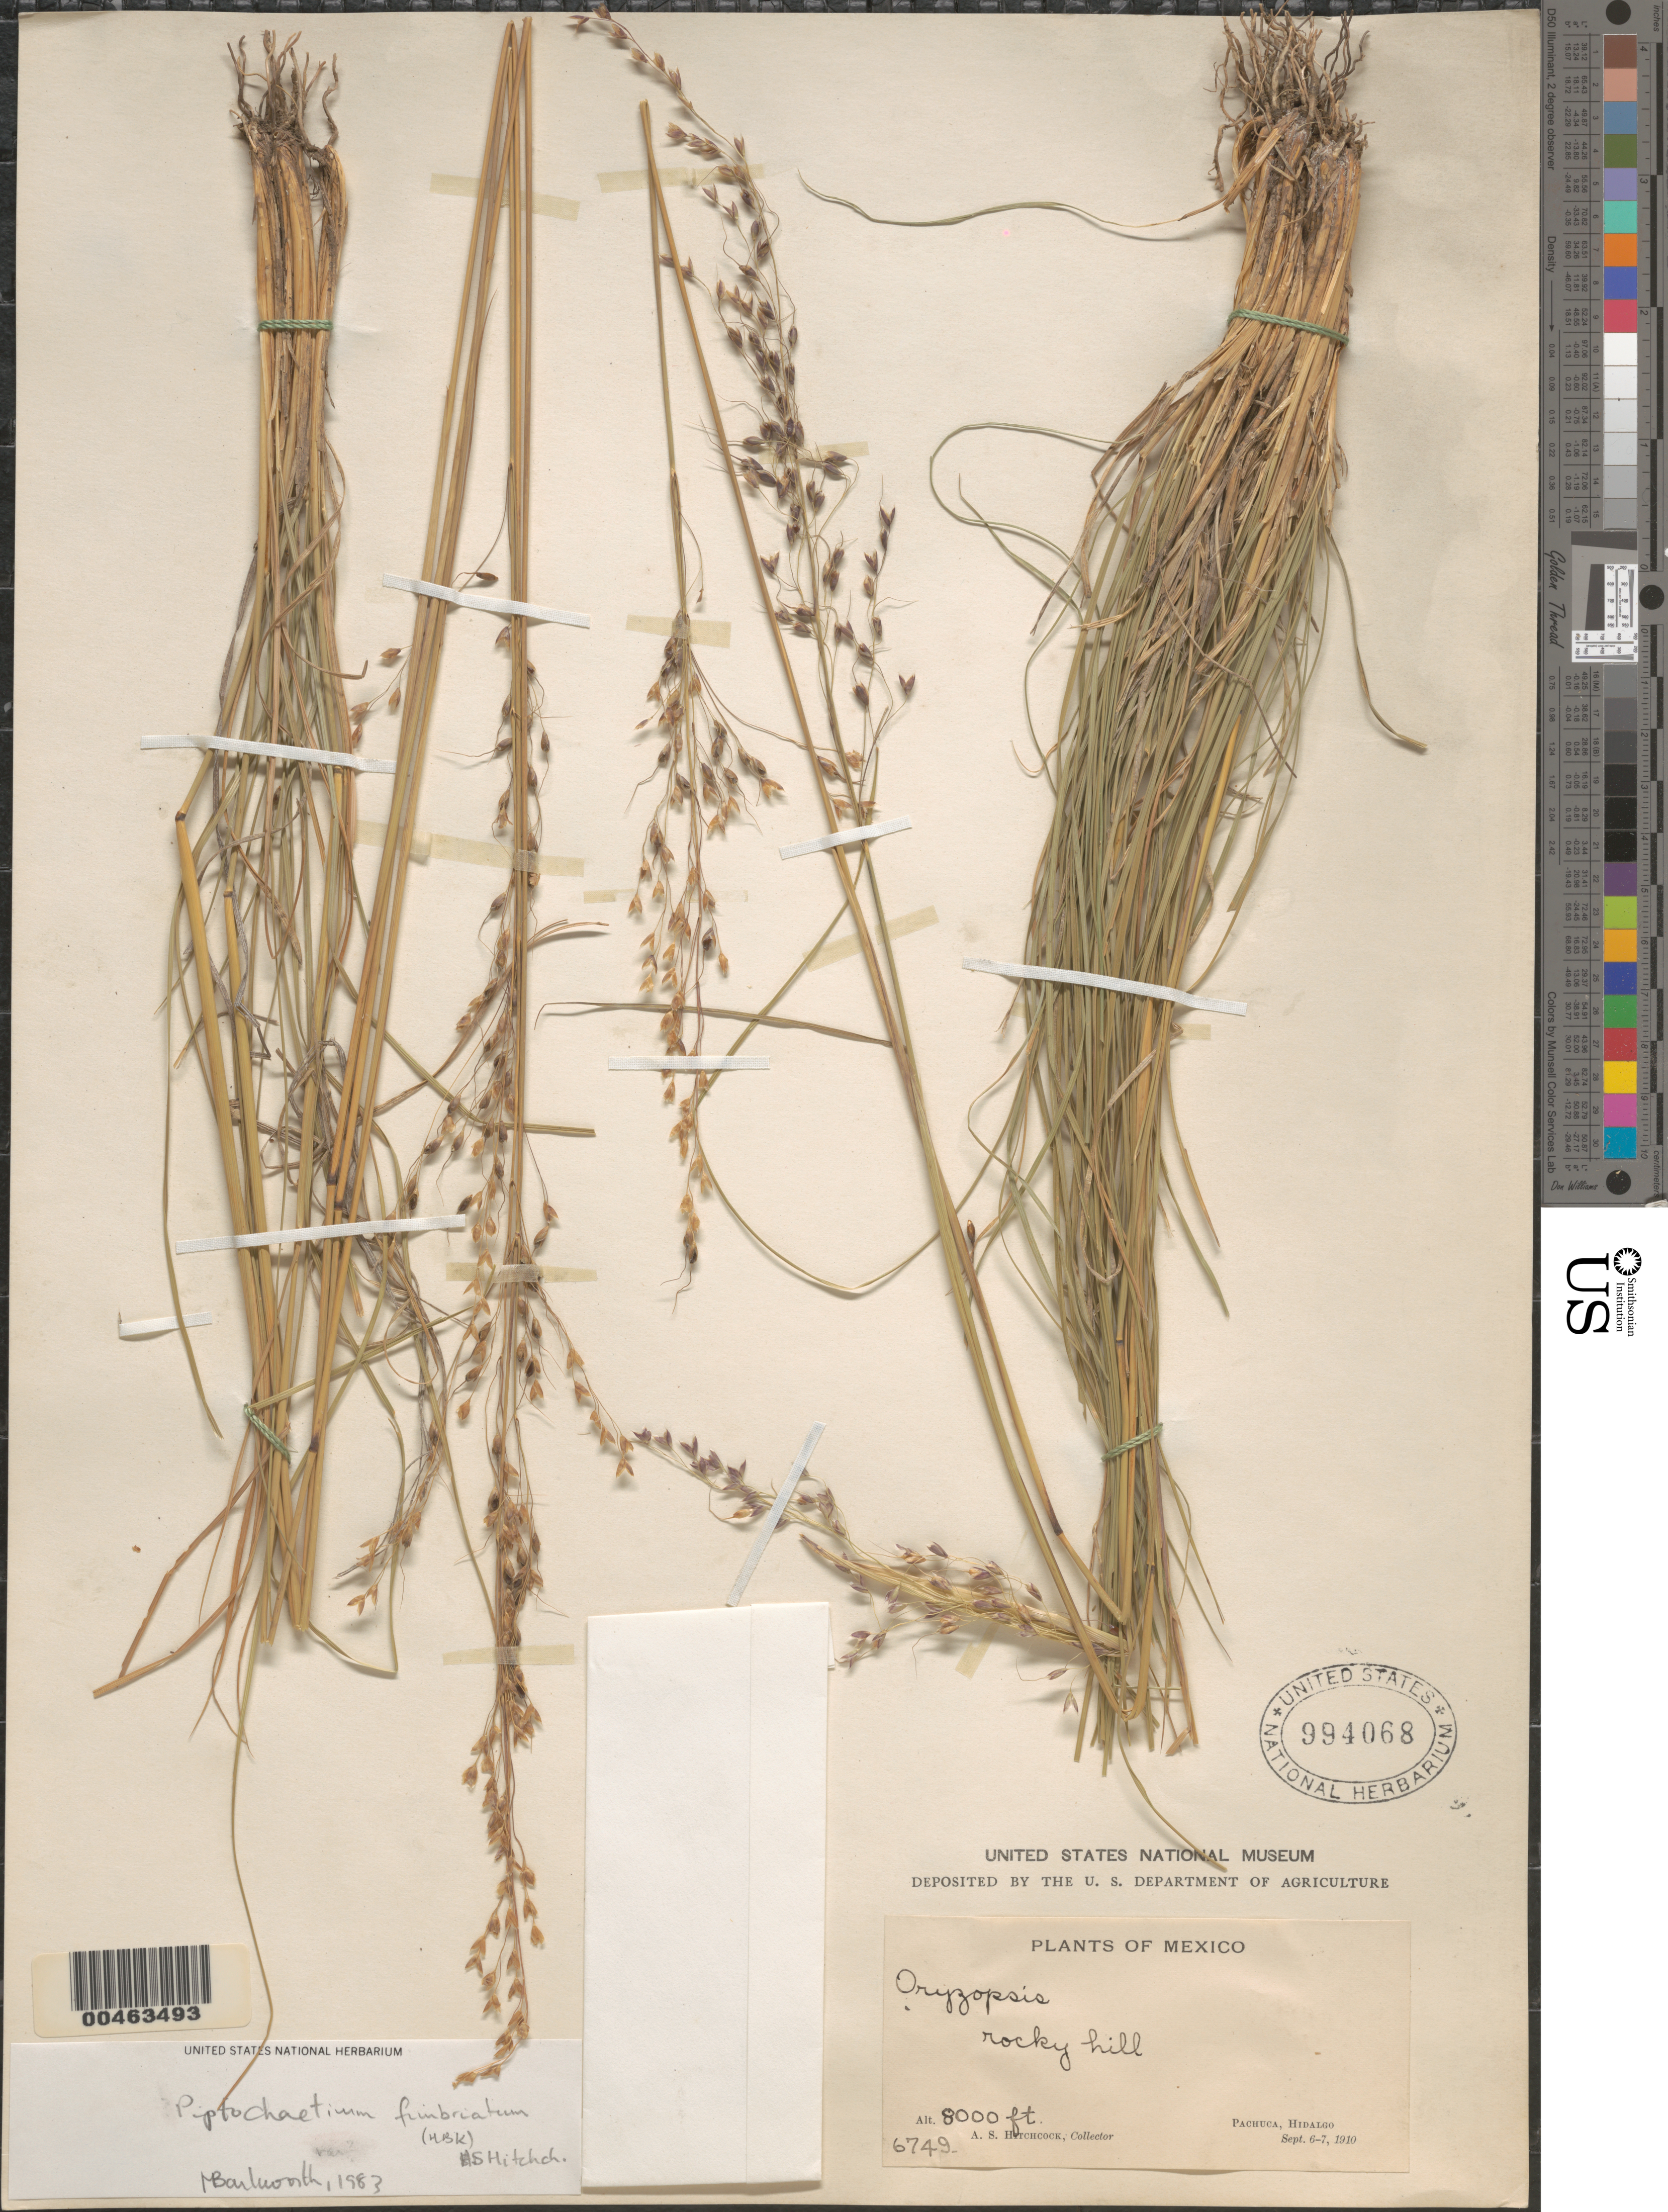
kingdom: Plantae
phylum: Tracheophyta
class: Liliopsida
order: Poales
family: Poaceae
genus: Piptochaetium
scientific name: Piptochaetium fimbriatum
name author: (Kunth) Hitchc.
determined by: Barkworth, M. E.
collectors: A. S. Hitchcock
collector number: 6749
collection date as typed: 6 Sep 1910 to 7 Sep 1910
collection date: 1910-09-06/1910-09-07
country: Mexico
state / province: Hidalgo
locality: Pachuca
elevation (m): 2438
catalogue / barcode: US 994068